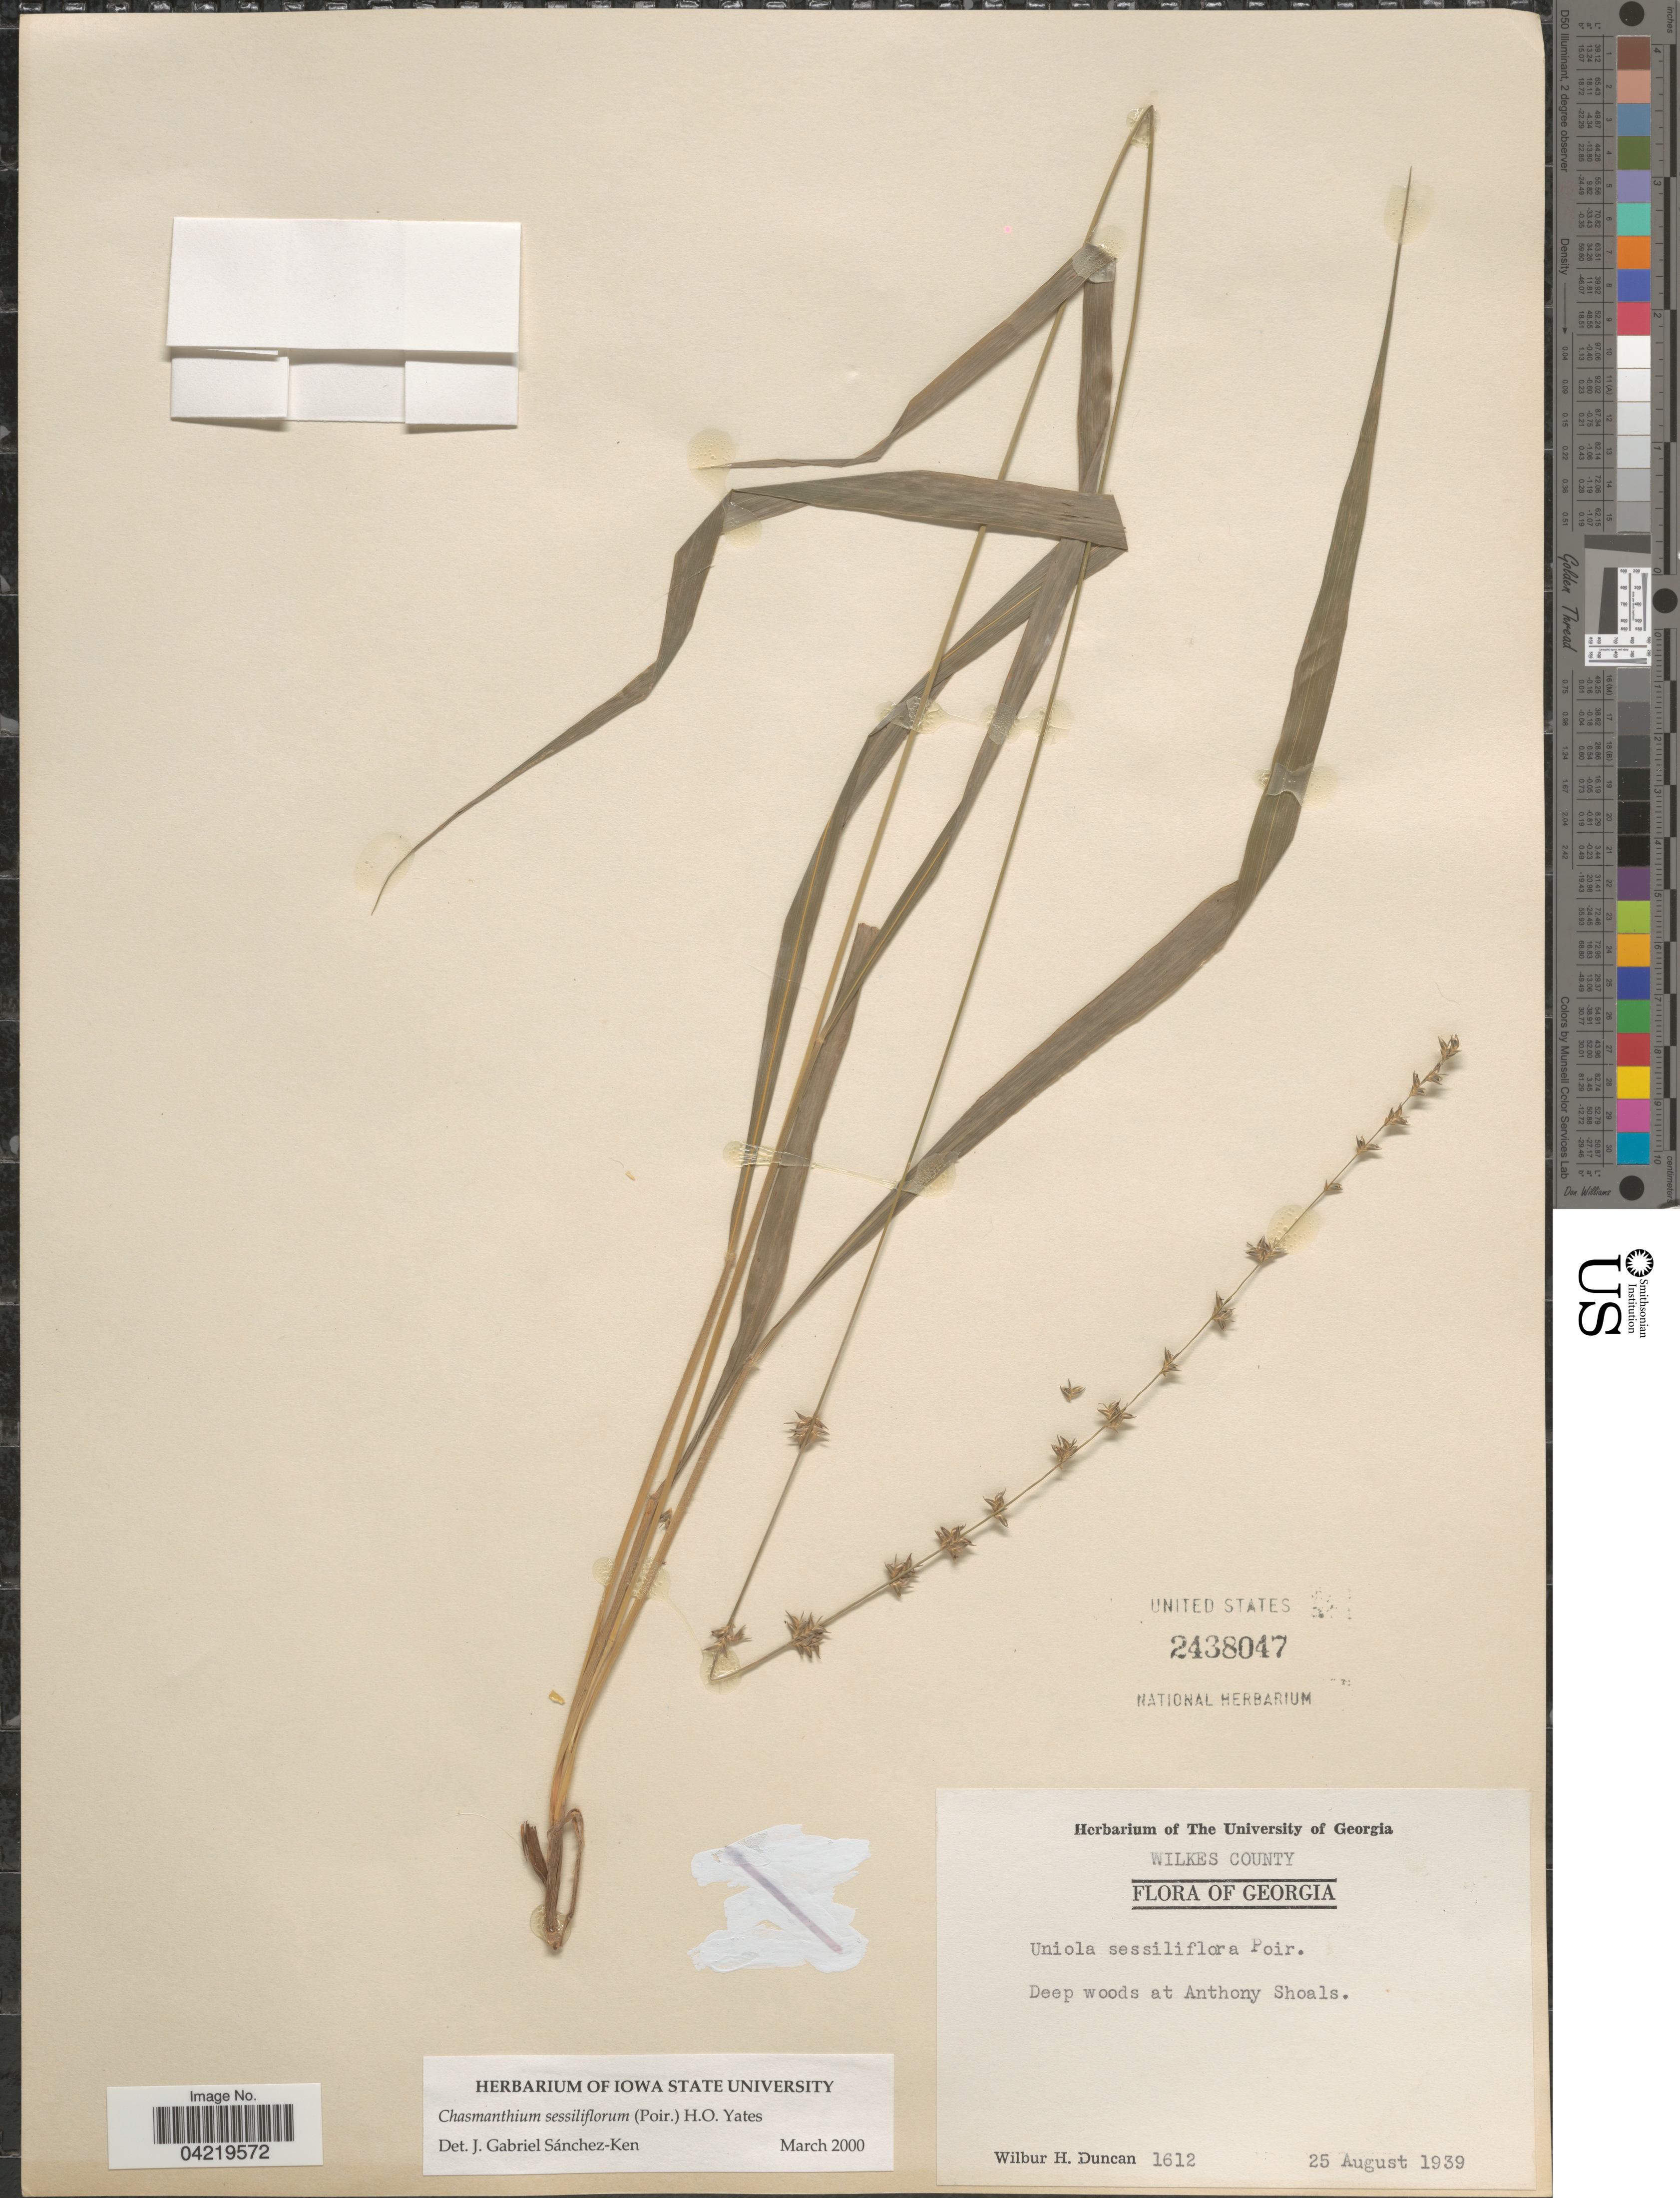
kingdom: Plantae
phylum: Tracheophyta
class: Liliopsida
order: Poales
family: Poaceae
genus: Chasmanthium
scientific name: Chasmanthium laxum subsp. sessiliflorum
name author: (L.) H.O. Yates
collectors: W. H. Duncan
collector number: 1612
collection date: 1939-08-25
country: United States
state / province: Georgia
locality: Wilkes County. Deep woods at Anthony Shoals.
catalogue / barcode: US 2438047